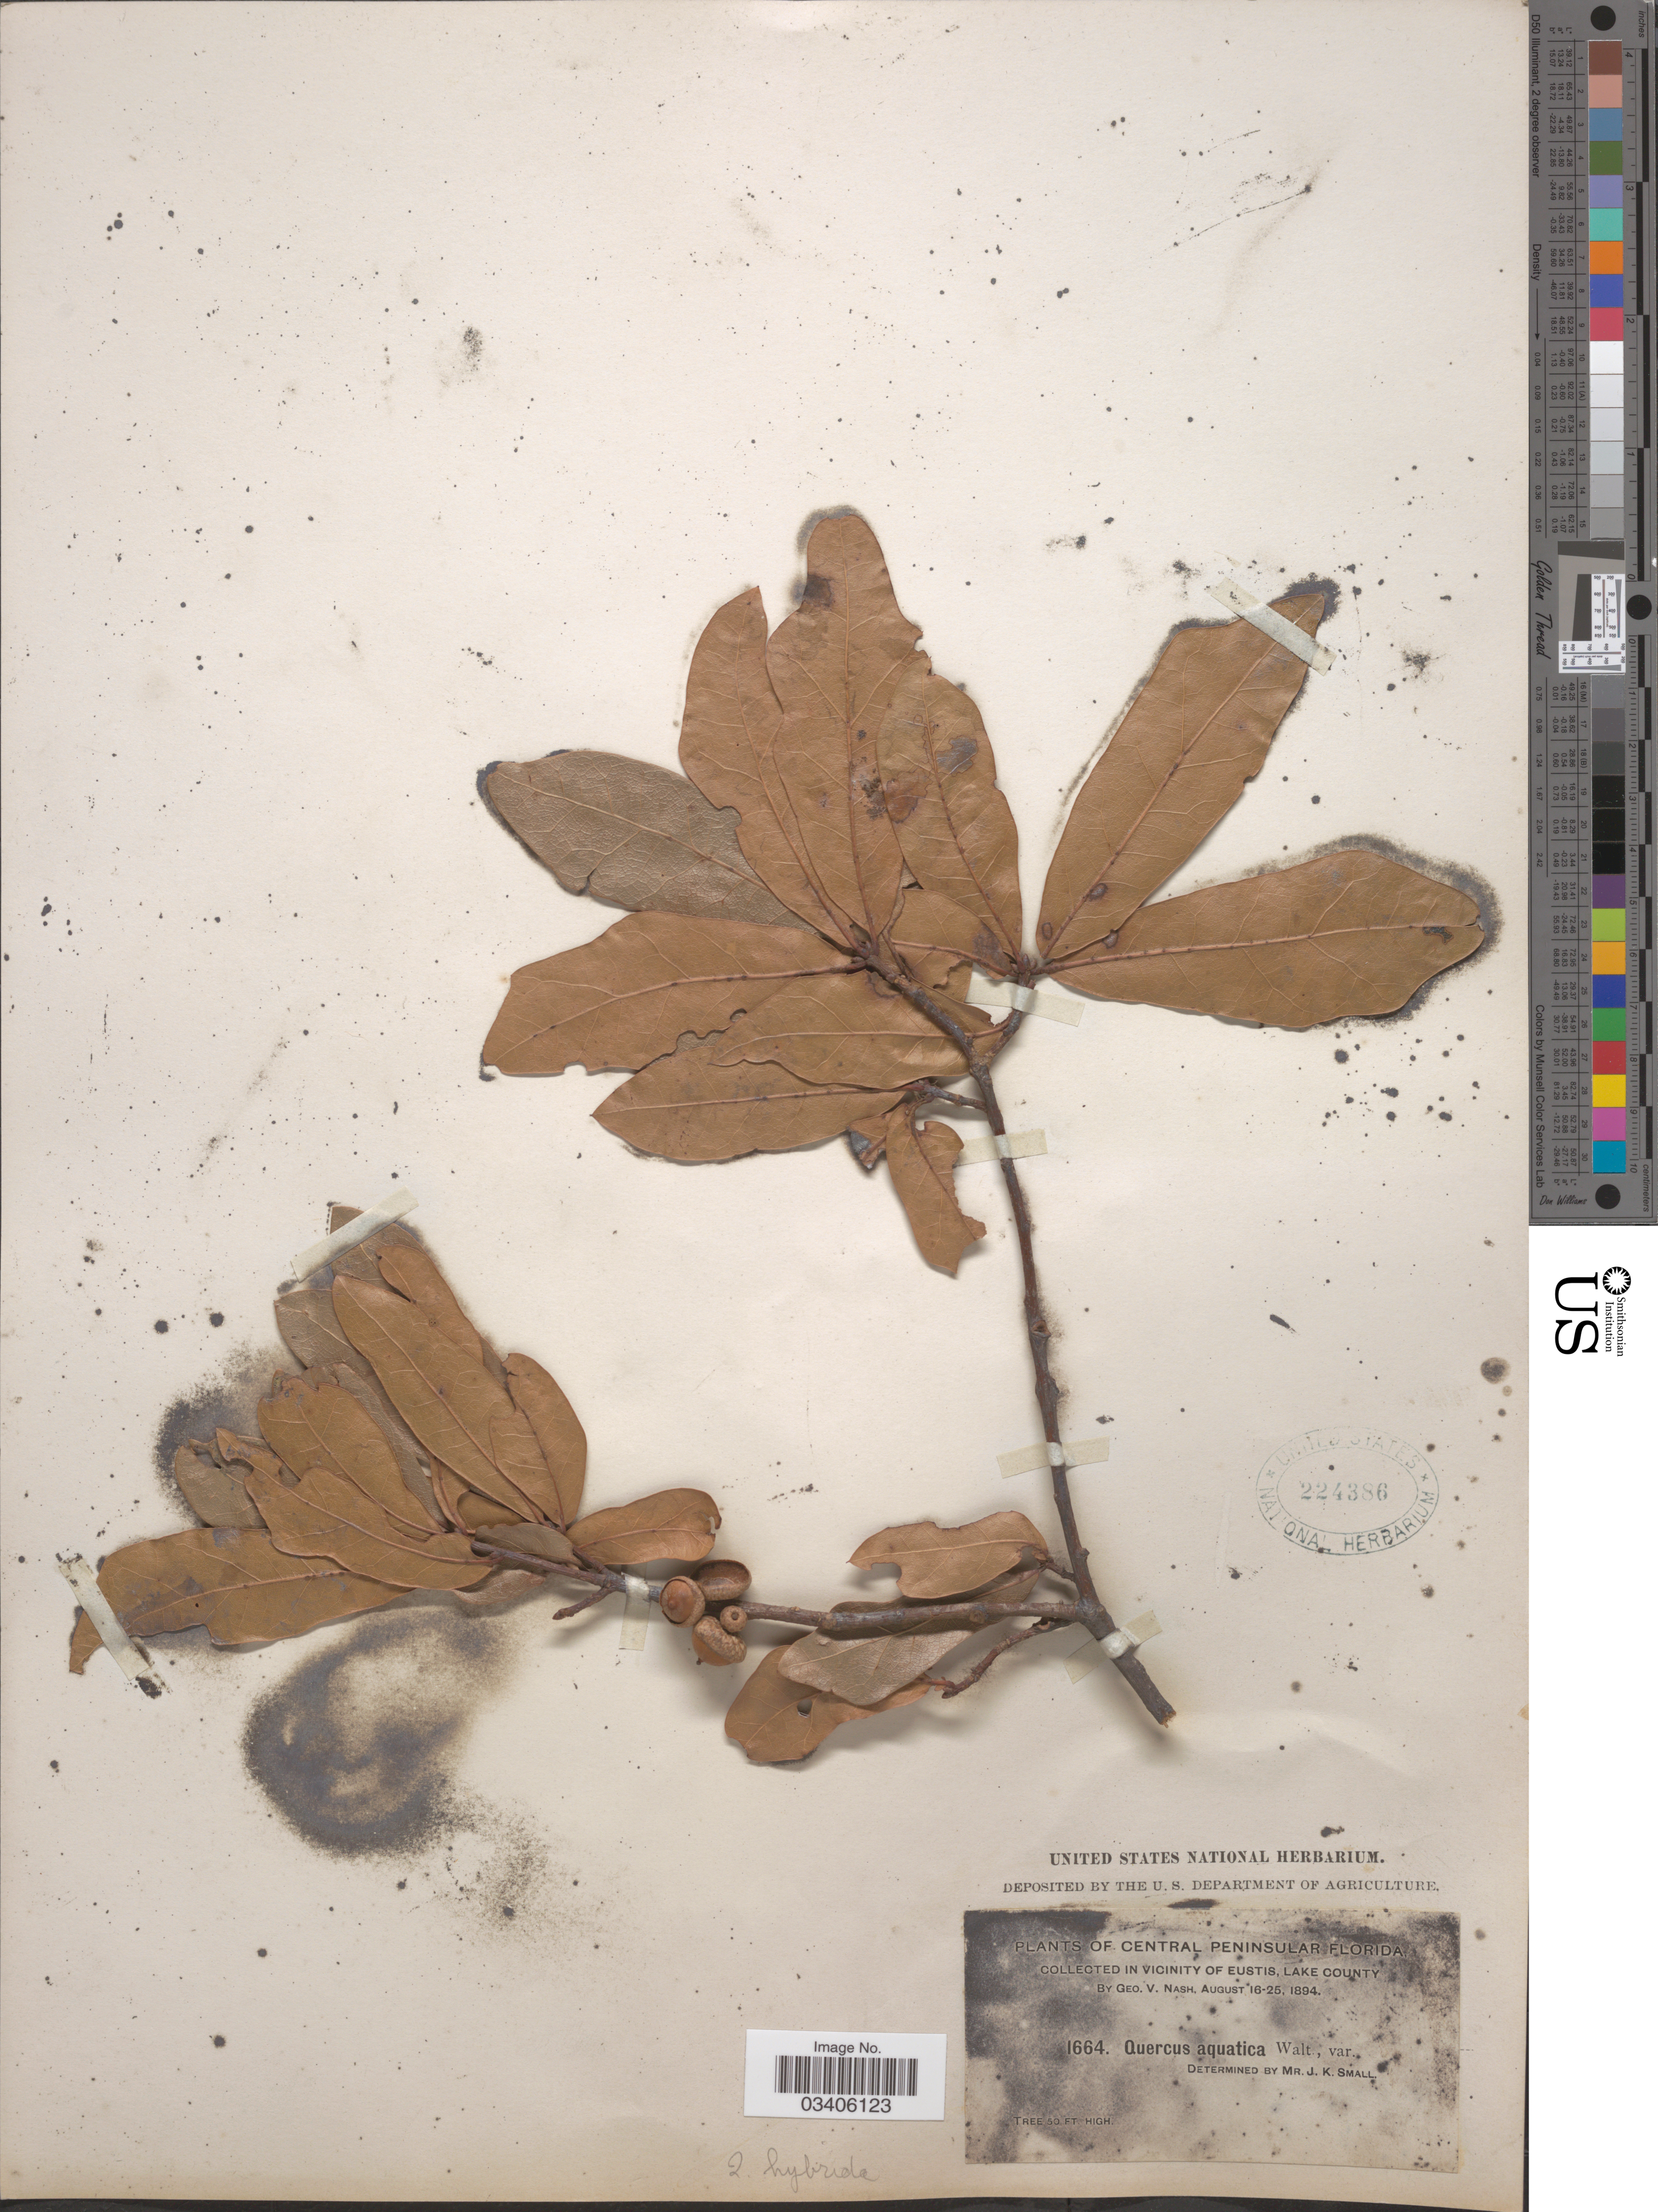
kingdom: Plantae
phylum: Tracheophyta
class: Magnoliopsida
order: Fagales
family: Fagaceae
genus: Quercus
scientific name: Quercus laurifolia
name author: Michx.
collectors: G. V. Nash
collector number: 1664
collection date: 1894-08-16/1894-08-25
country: United States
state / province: Florida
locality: Central Peninsular Florida. Vicinity of Eustis, Lake County.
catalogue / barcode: US 224386